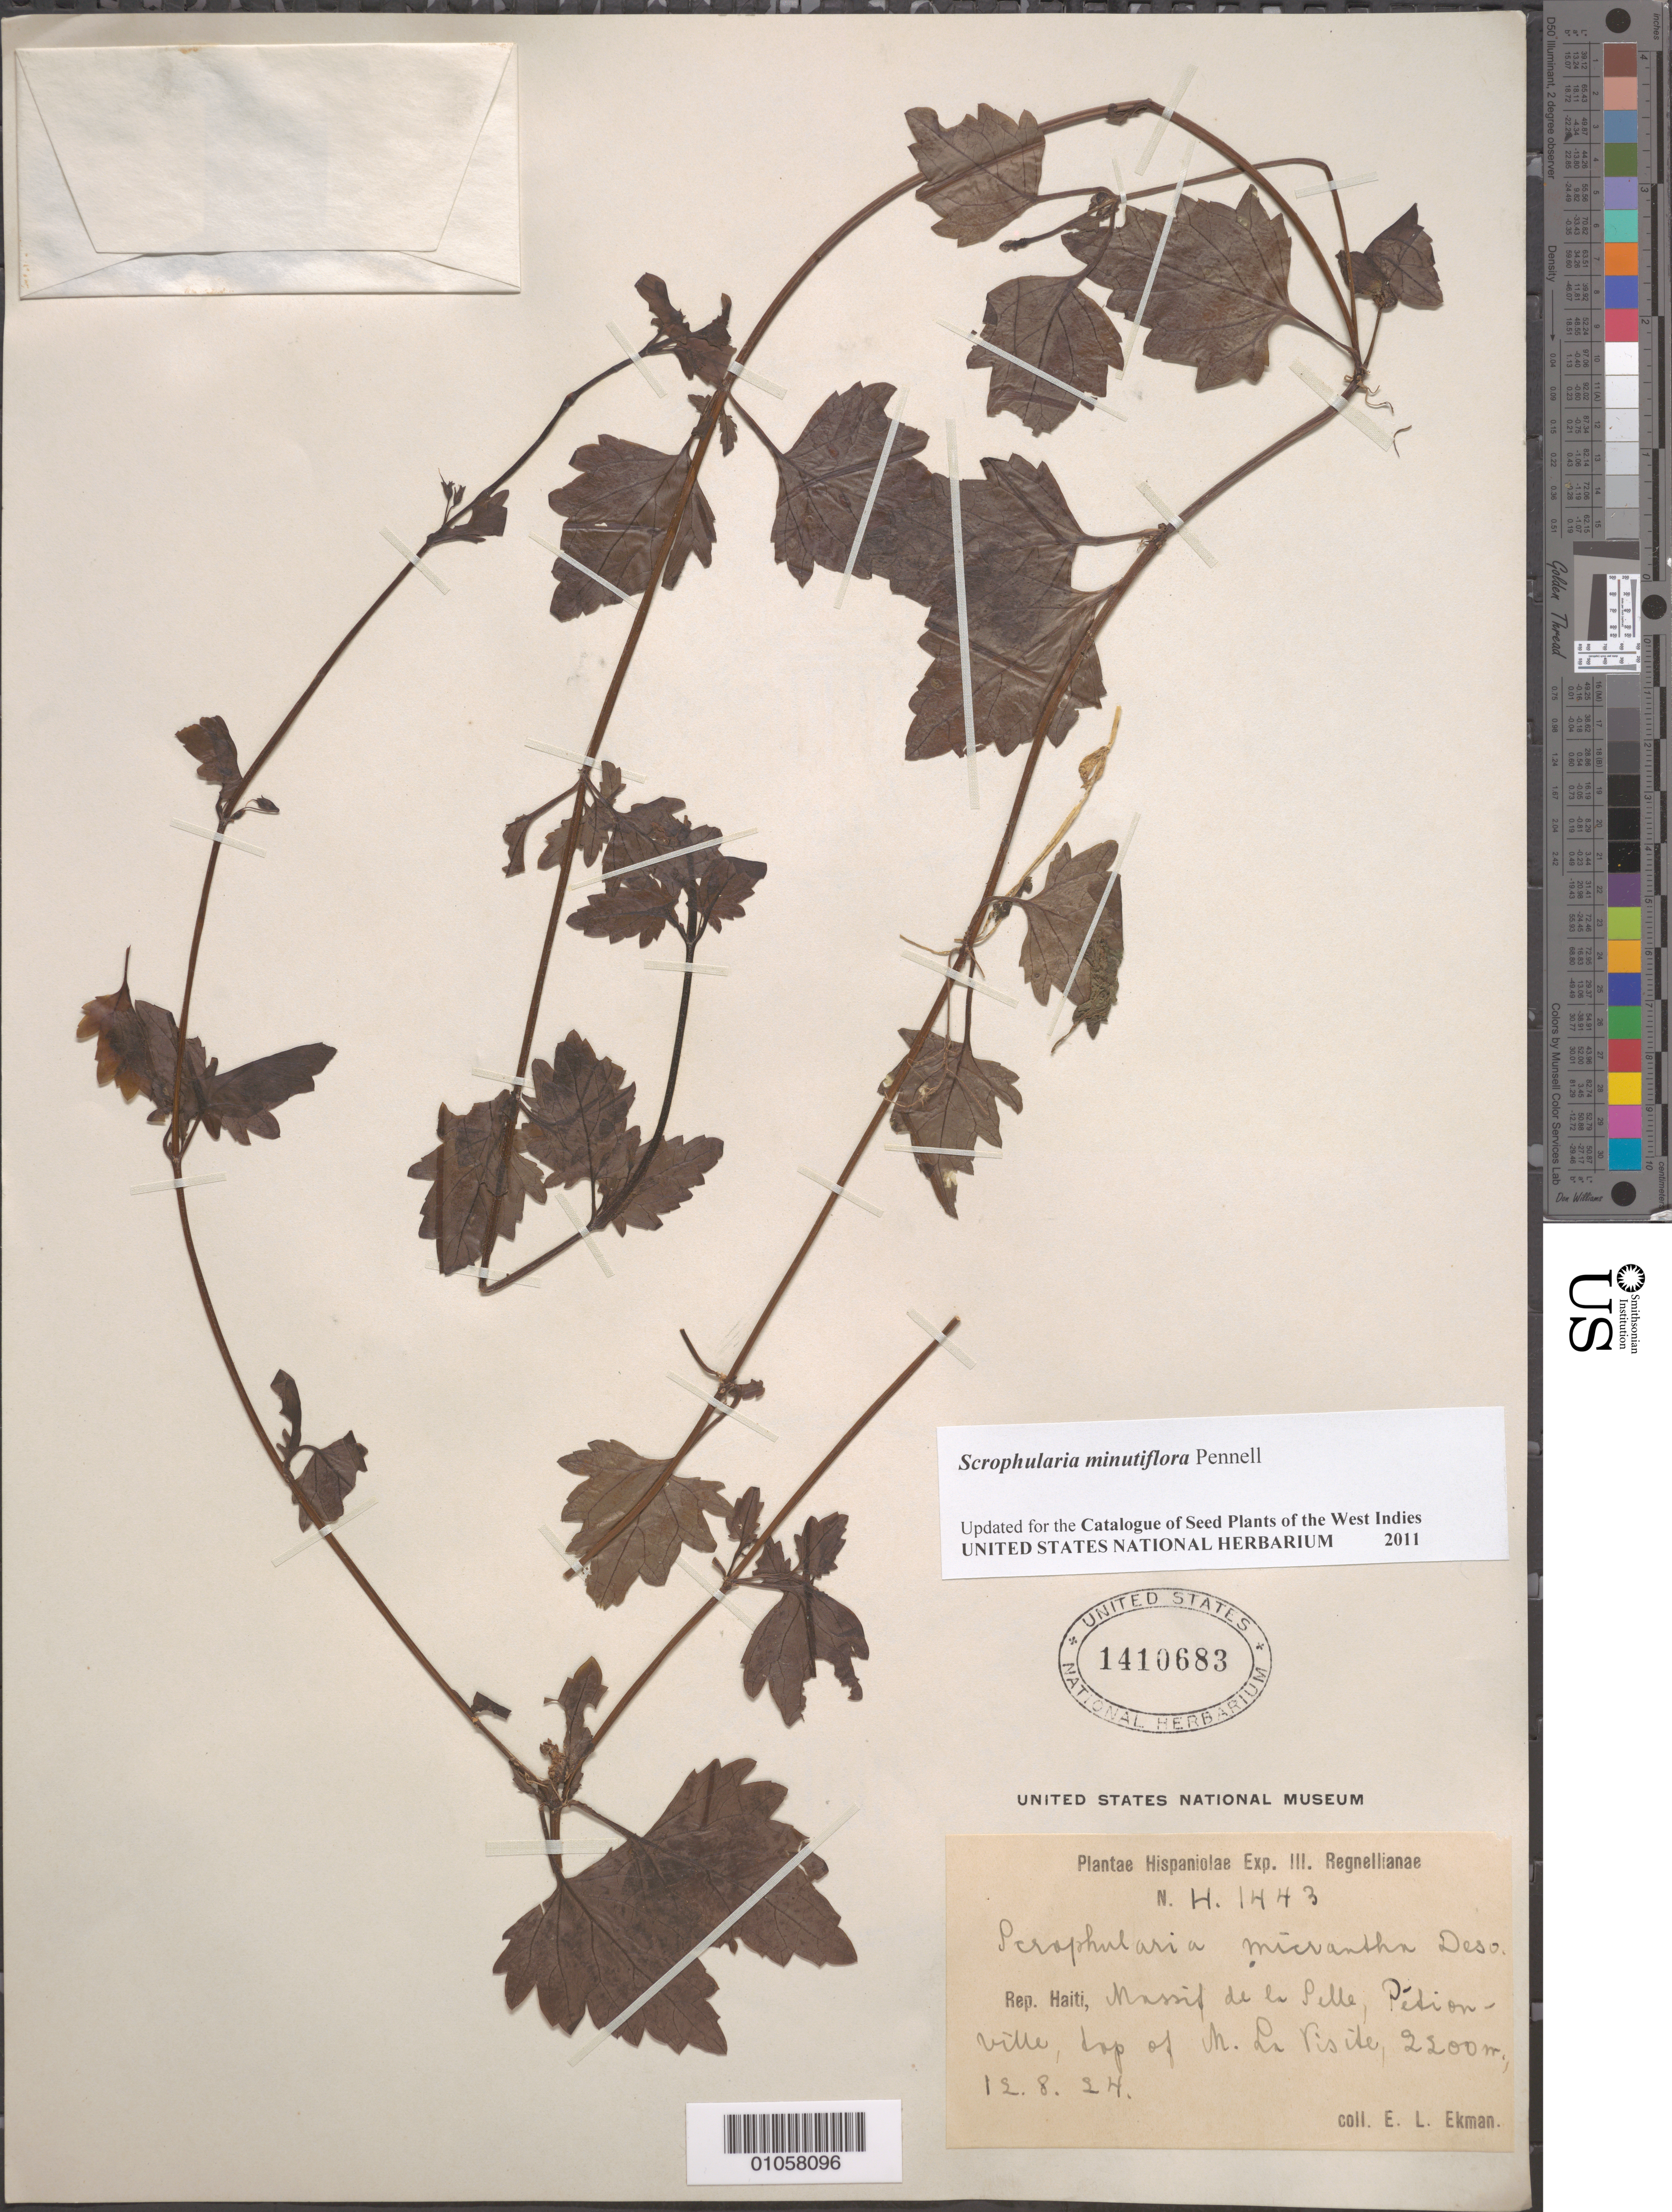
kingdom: Plantae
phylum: Tracheophyta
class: Magnoliopsida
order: Lamiales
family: Scrophulariaceae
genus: Scrophularia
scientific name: Scrophularia minutiflora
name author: Pennell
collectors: E. L. Ekman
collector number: H 1443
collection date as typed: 12 Aug 1924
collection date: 1924-08-12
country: Haiti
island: Hispaniola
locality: Massif de la Pelle, Pétionville, top of M. La Visite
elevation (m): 2200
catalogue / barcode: US 1410683